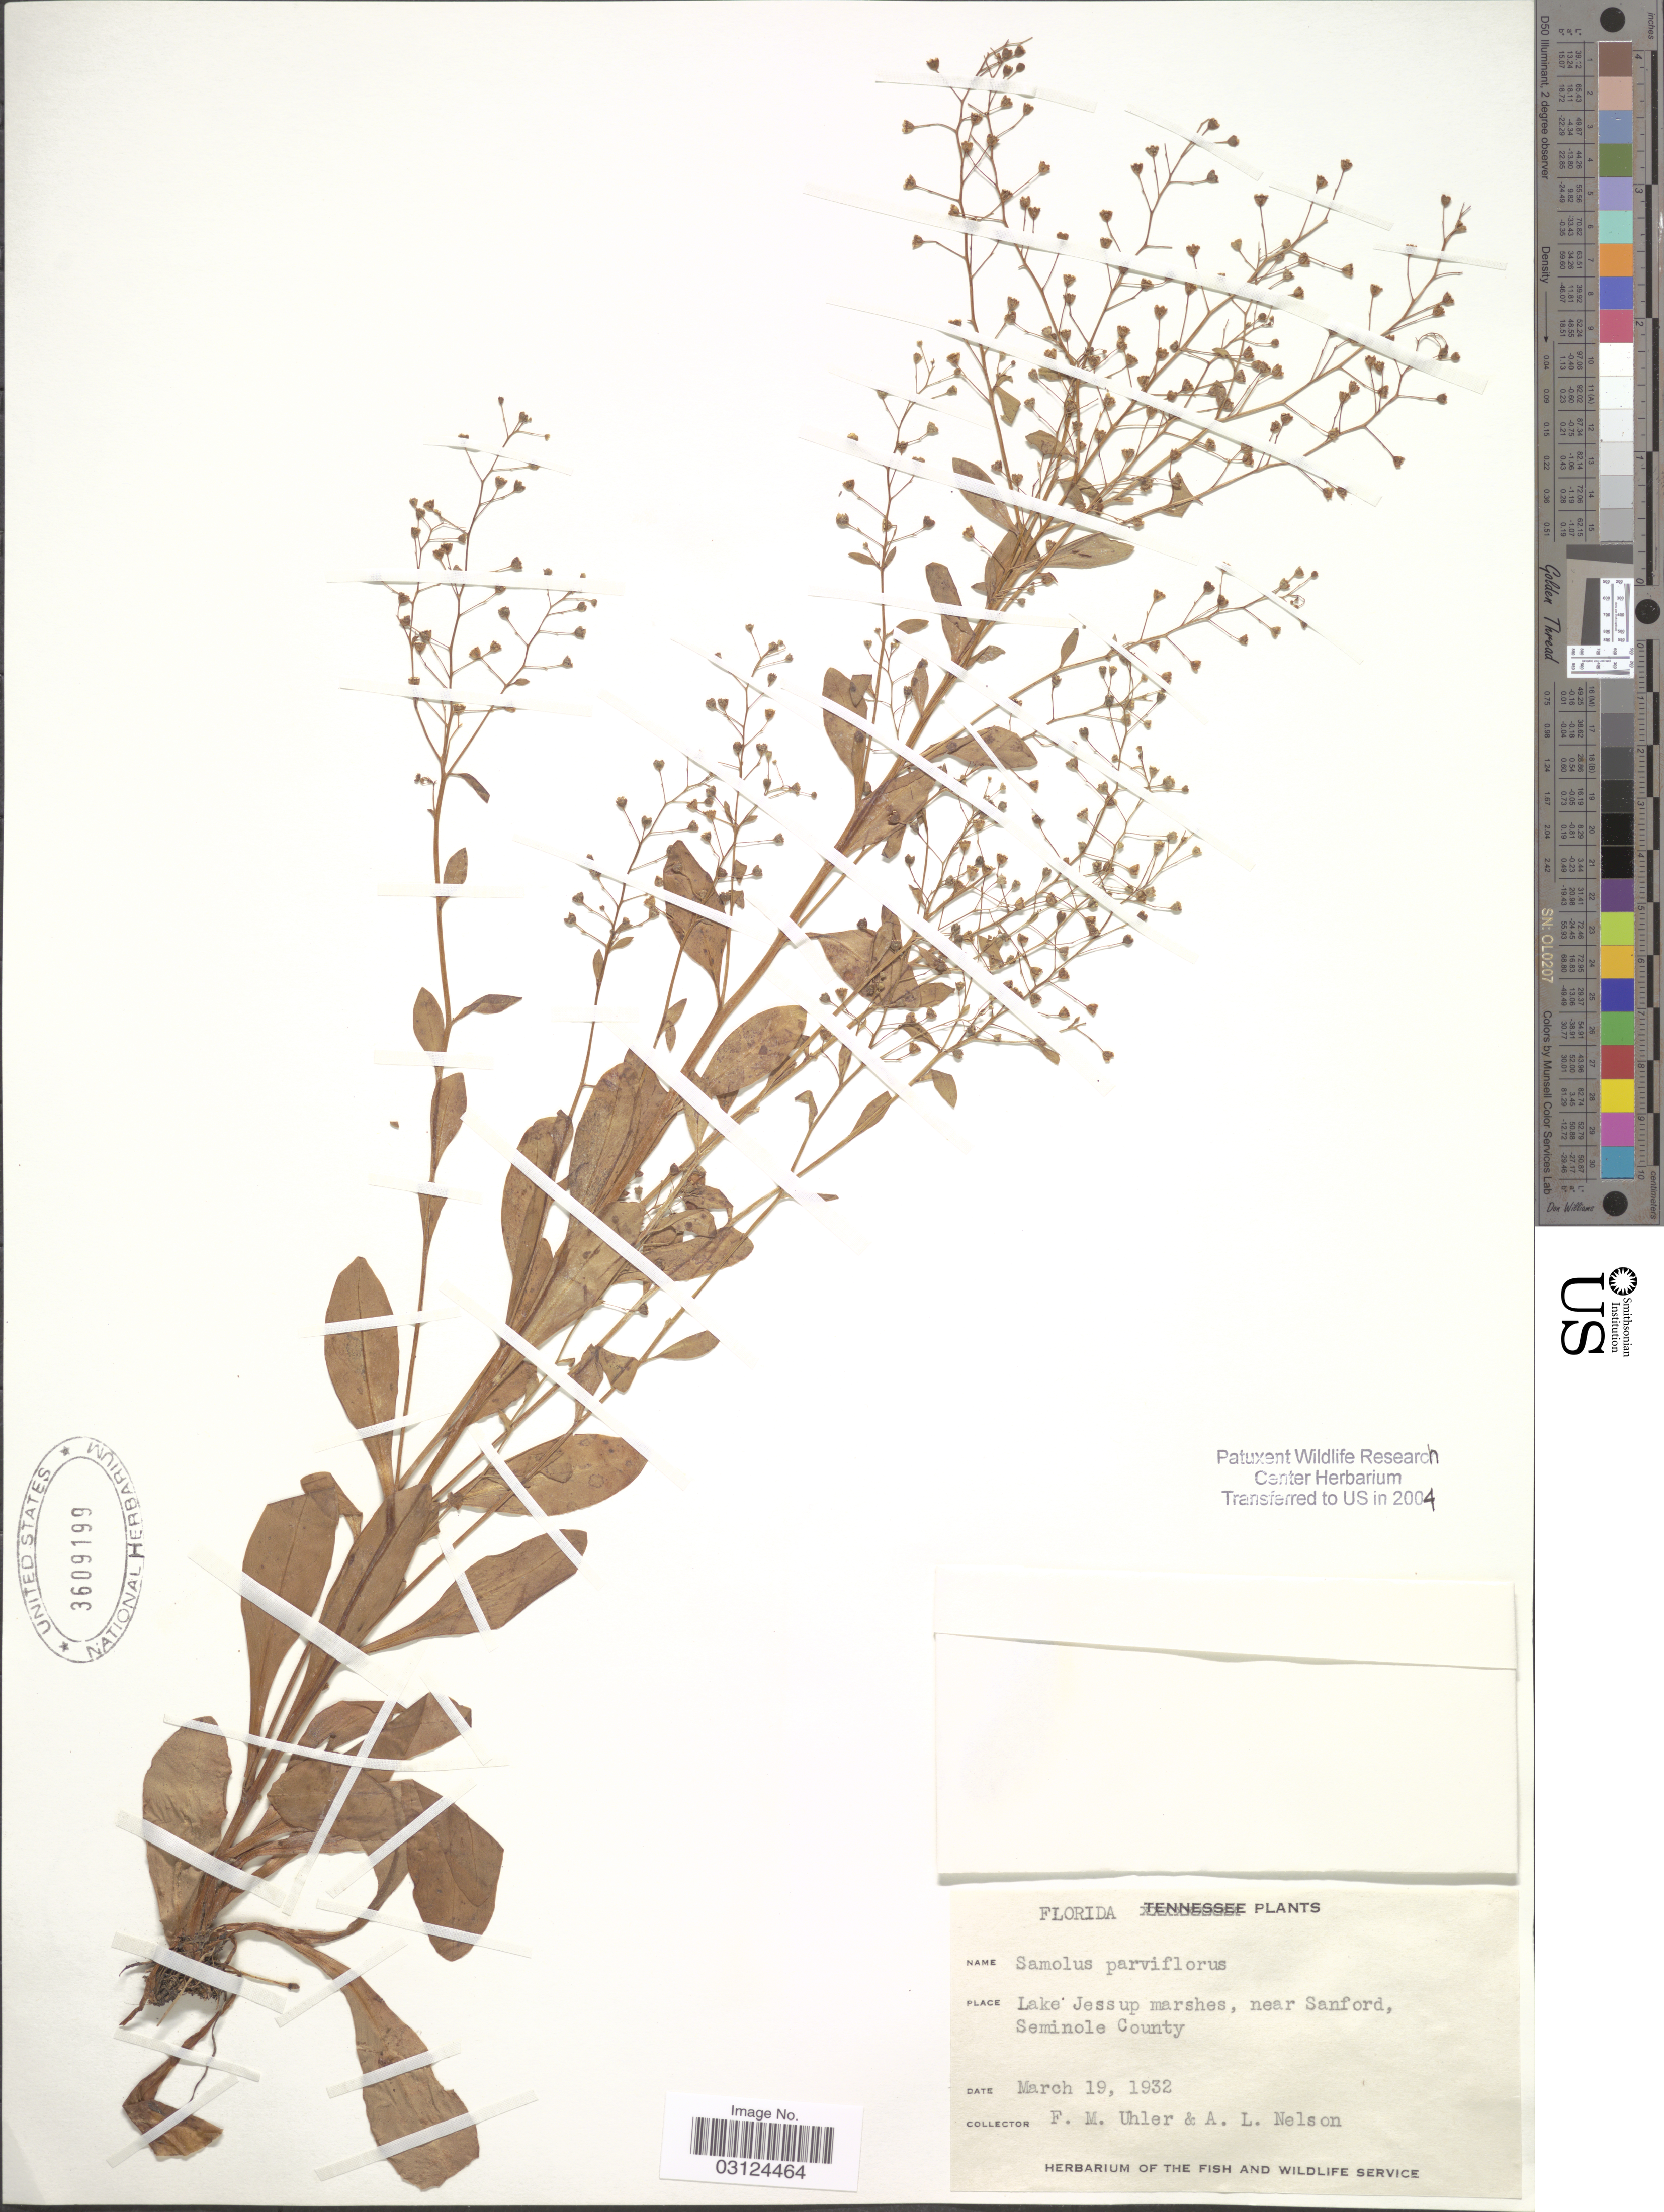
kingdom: Plantae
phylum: Tracheophyta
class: Magnoliopsida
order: Ericales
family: Primulaceae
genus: Samolus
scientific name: Samolus parviflorus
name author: Raf.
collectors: F. M. Uhler & A. L. Nelson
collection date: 1932-03-19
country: United States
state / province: Florida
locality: Lake Jessup marshes, near Sanford, Seminole County.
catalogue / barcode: US 3609199